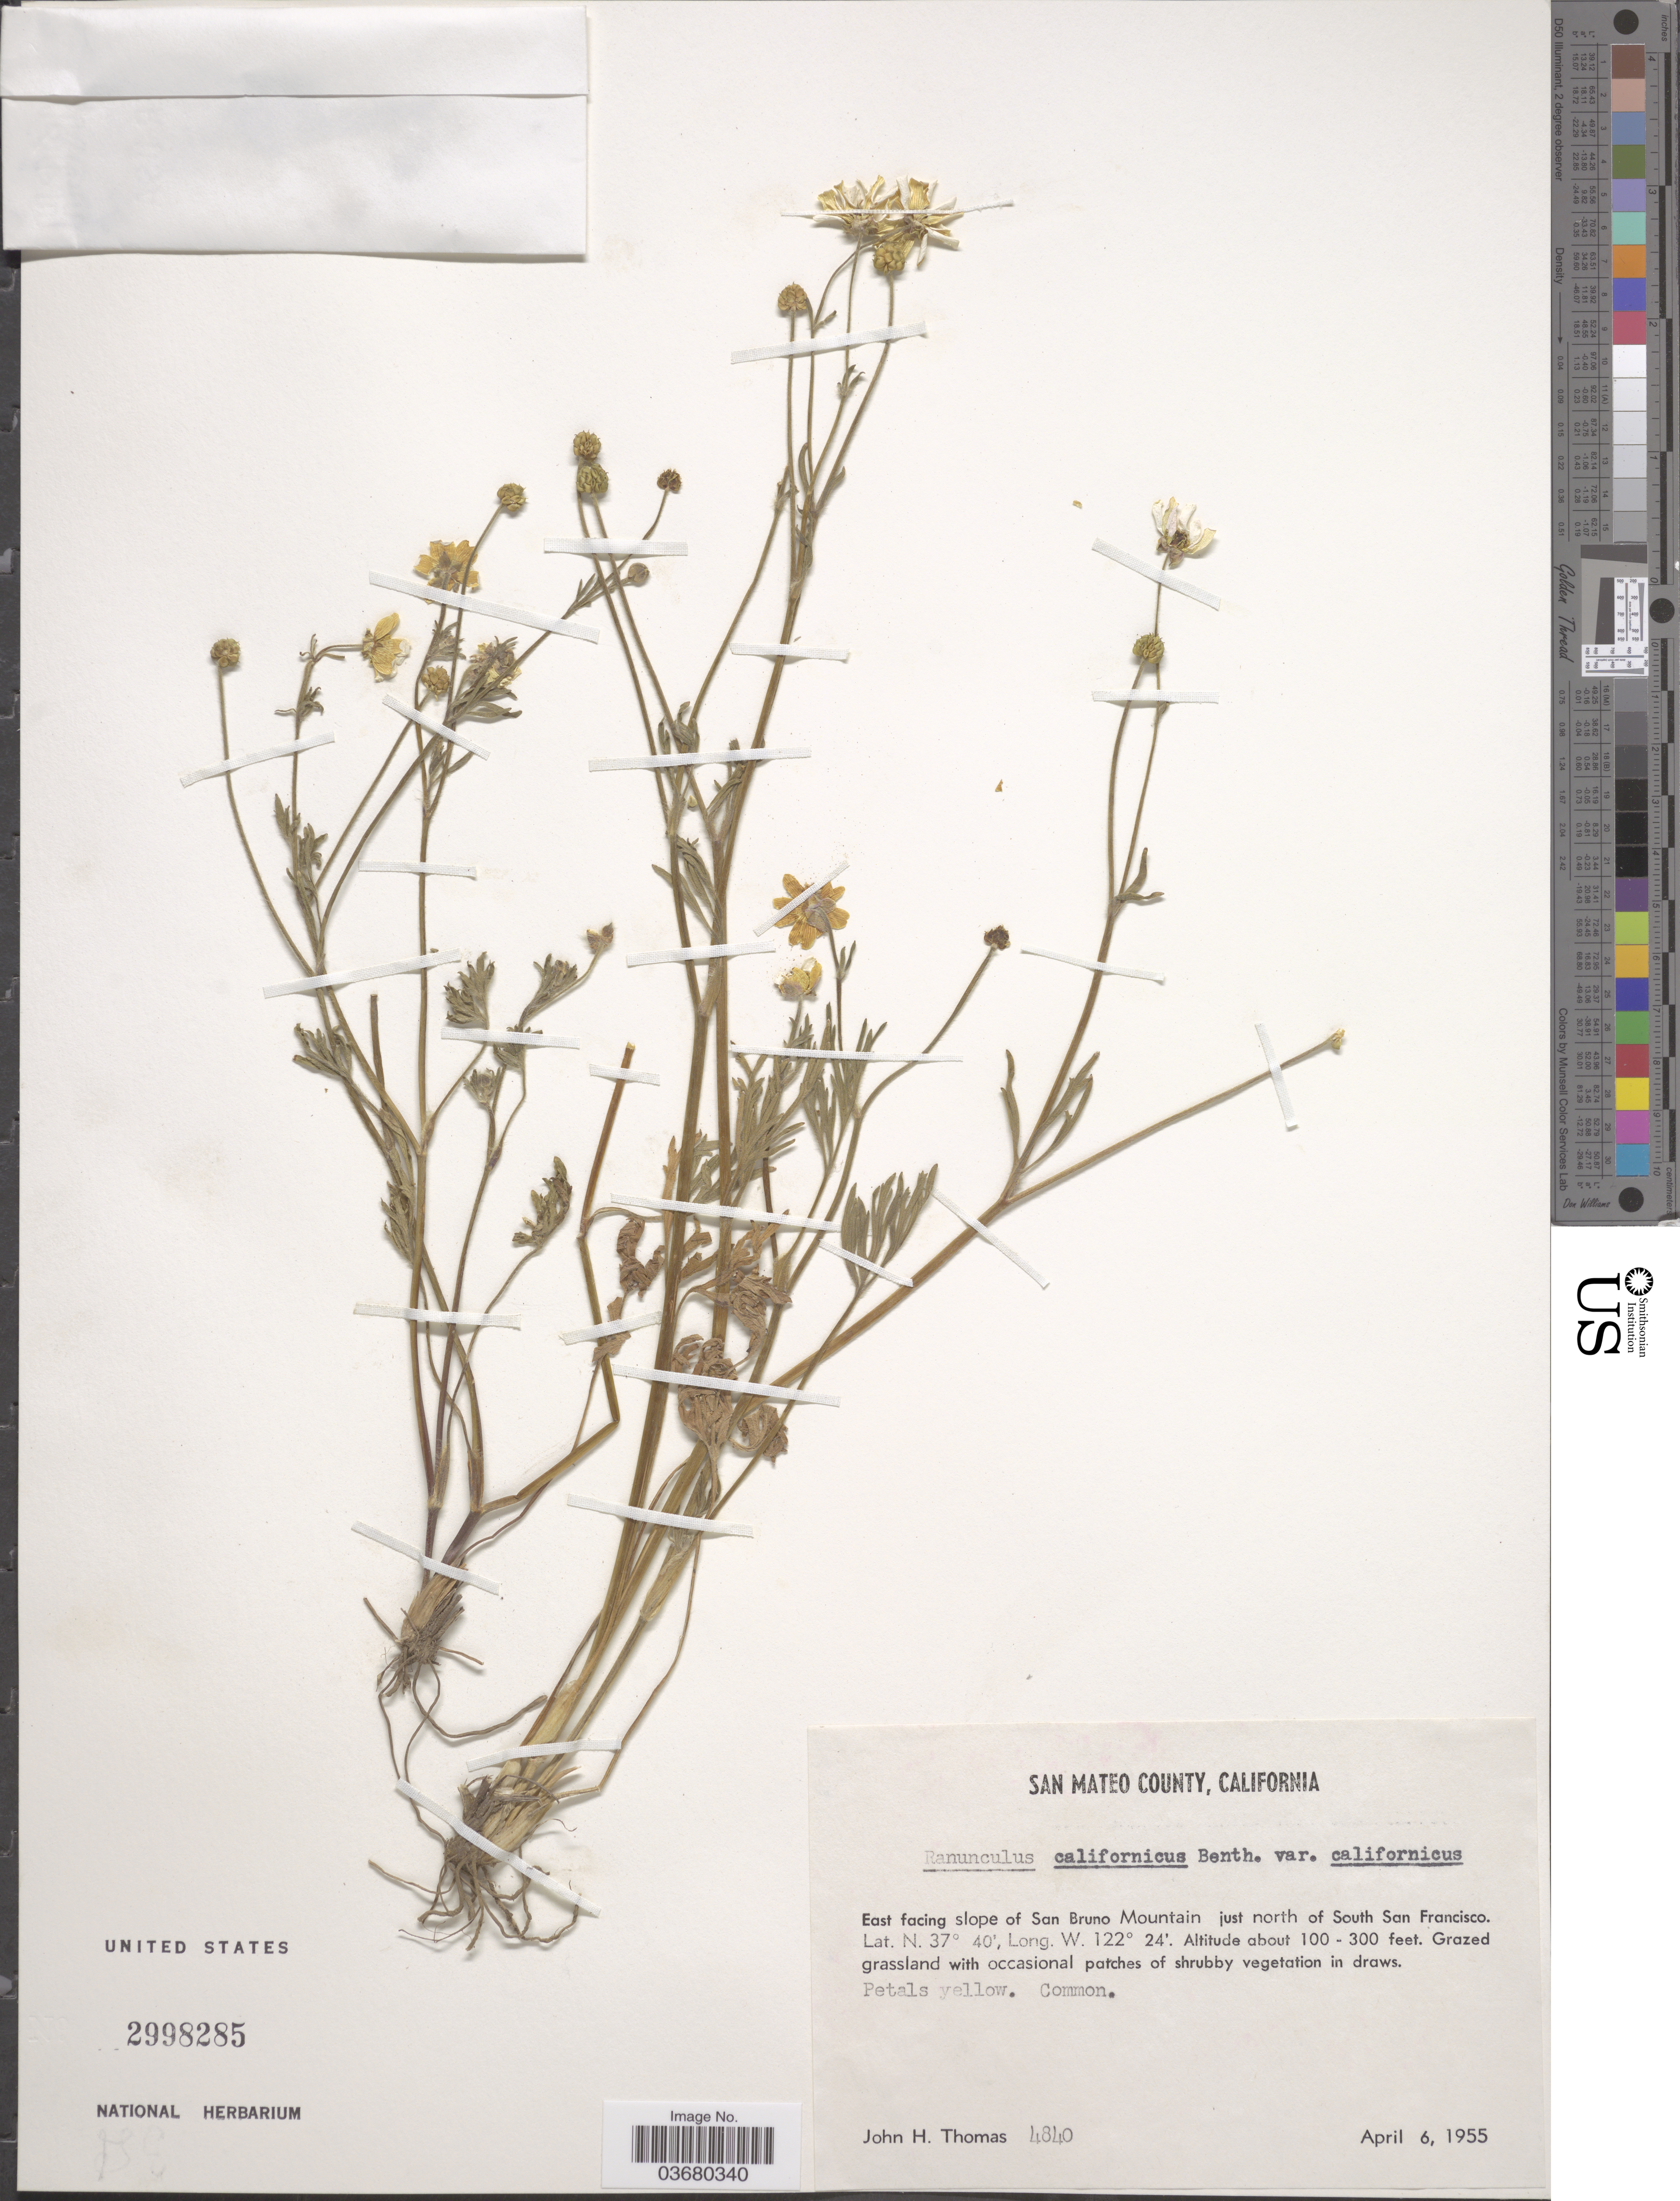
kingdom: Plantae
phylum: Tracheophyta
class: Magnoliopsida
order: Ranunculales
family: Ranunculaceae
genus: Ranunculus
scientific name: Ranunculus californicus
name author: Benth.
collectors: J. H. Thomas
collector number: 4840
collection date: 1955-04-06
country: United States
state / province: California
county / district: San Mateo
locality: San Mateo County. East facing slope of San Bruno Mountain just north of South San Francisco.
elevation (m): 30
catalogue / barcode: US 2998285